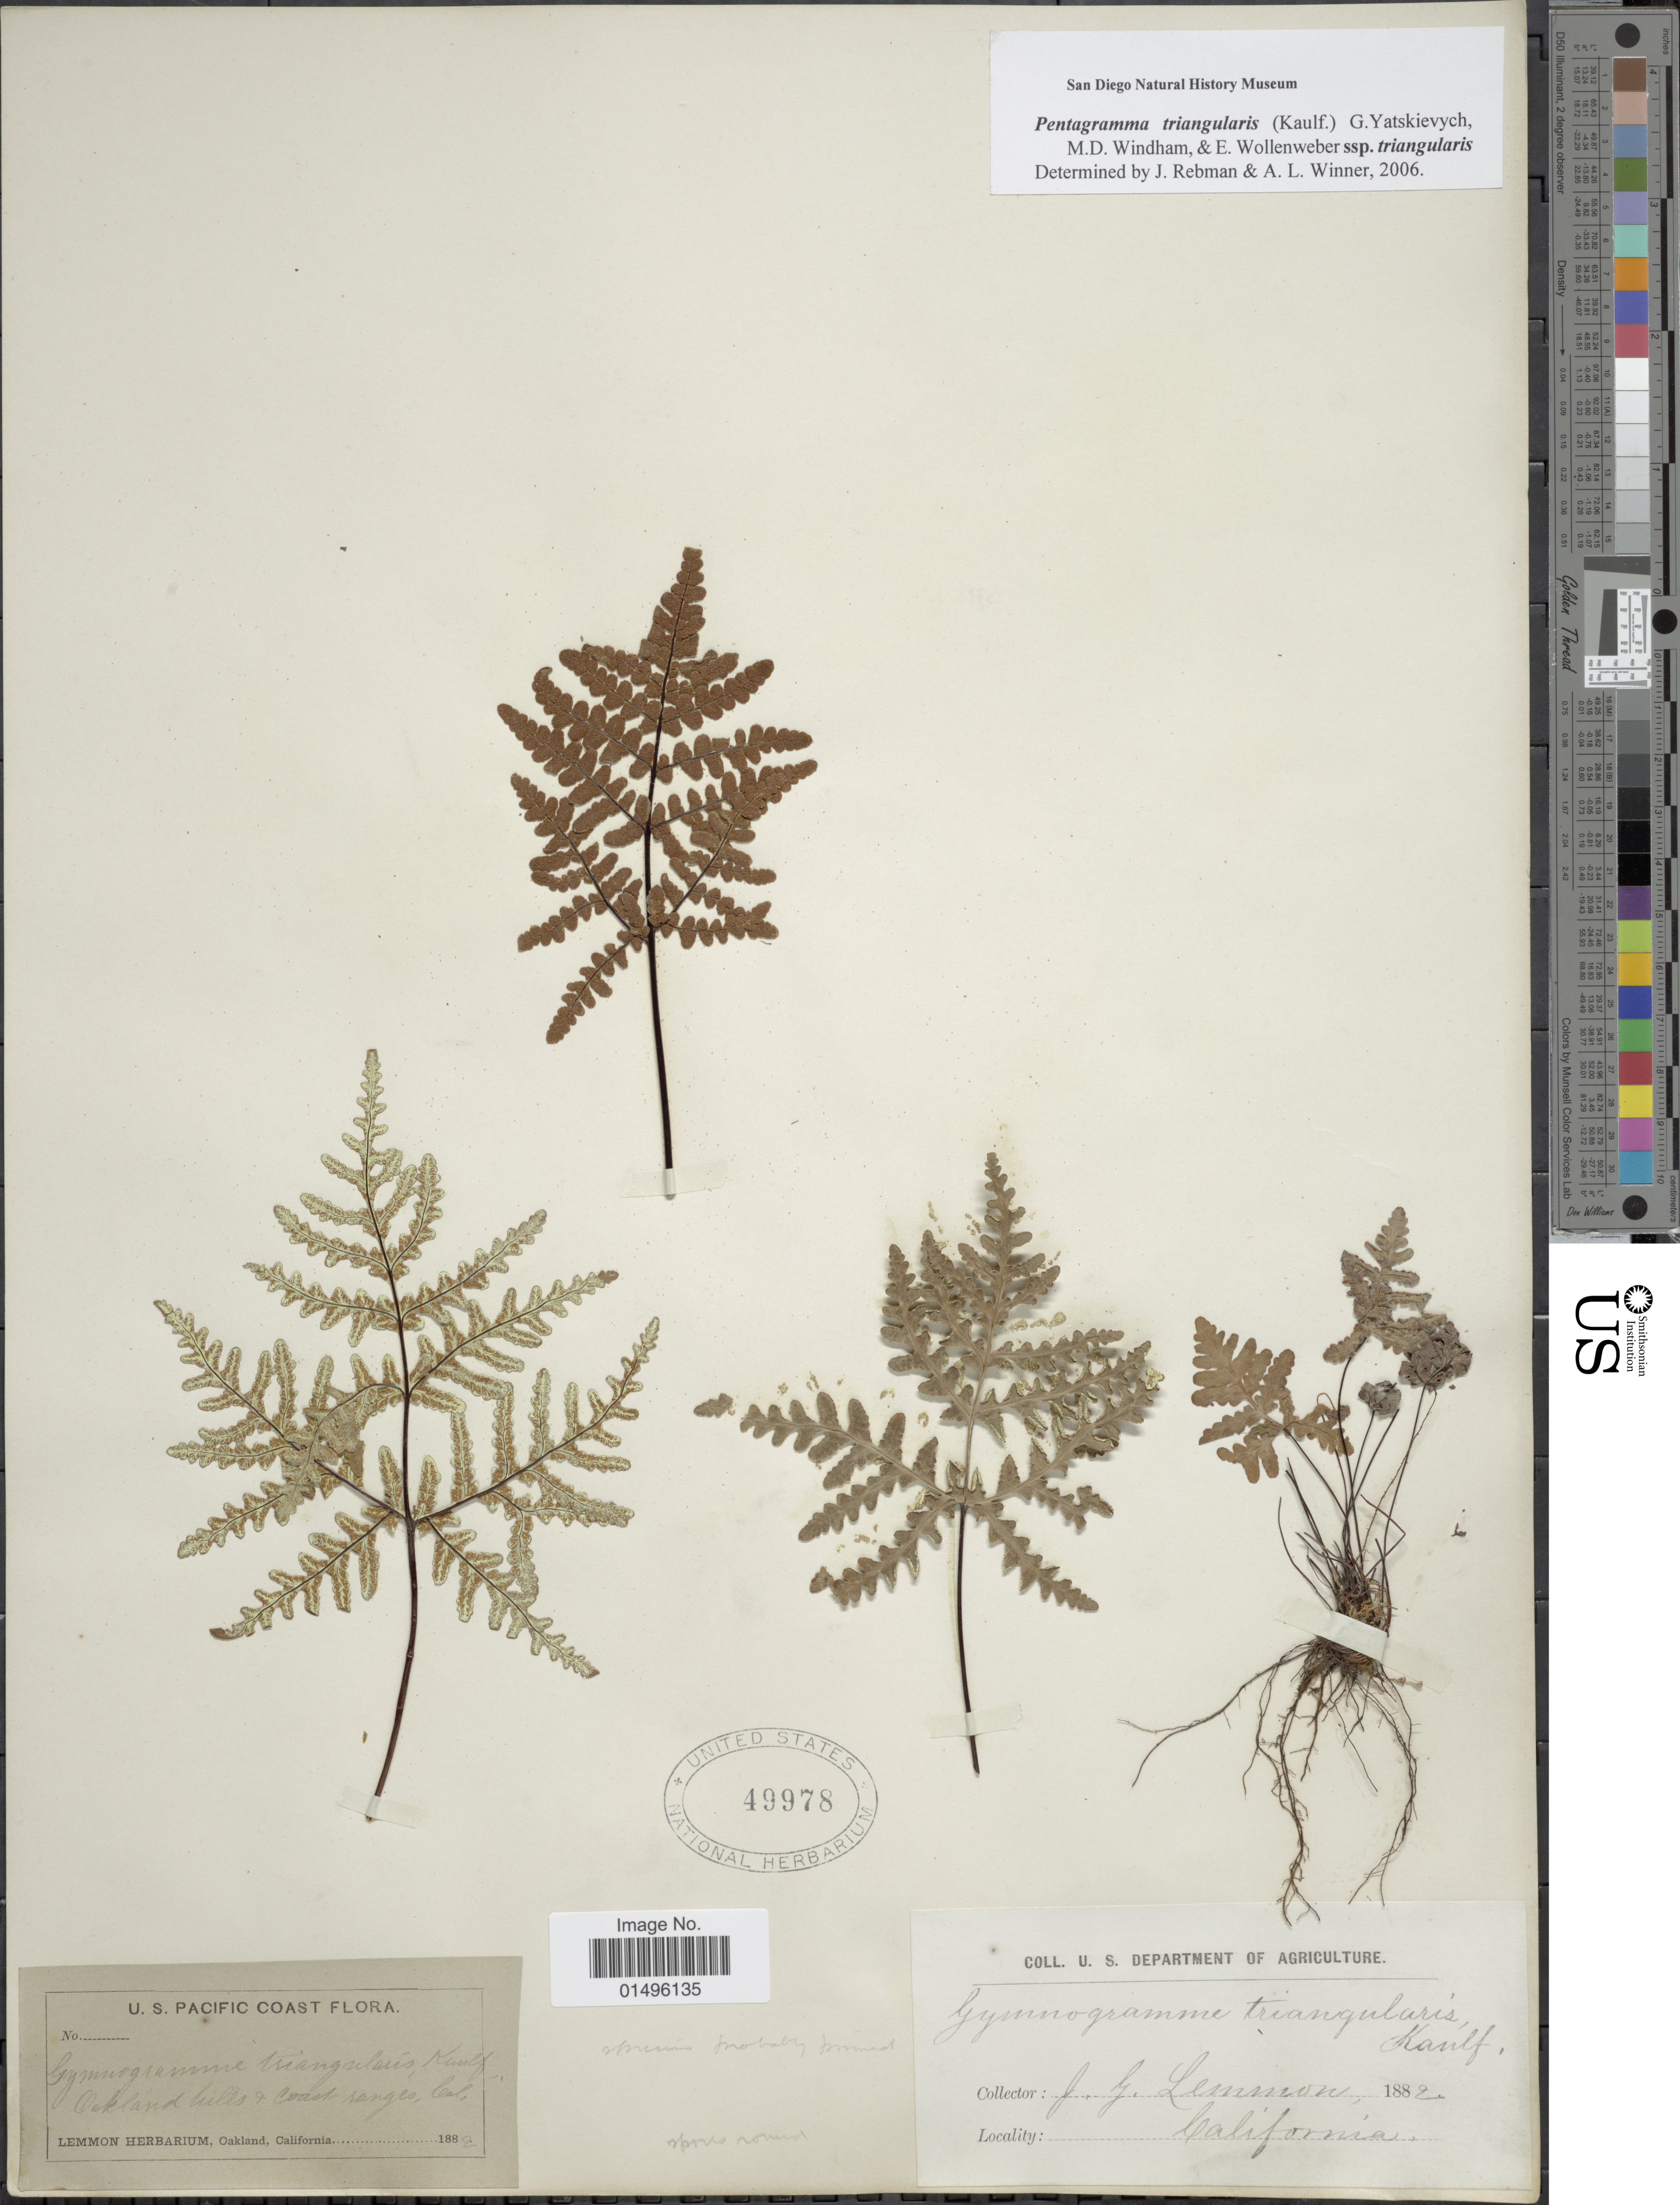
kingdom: Plantae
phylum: Tracheophyta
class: Polypodiopsida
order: Polypodiales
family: Pteridaceae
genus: Pentagramma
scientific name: Pentagramma triangularis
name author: (Kaulf.) Yatsk. et al.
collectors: J. Lemmon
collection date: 1882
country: United States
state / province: California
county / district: Alameda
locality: California, Oakland hills & Coast ranges.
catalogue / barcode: US 49978